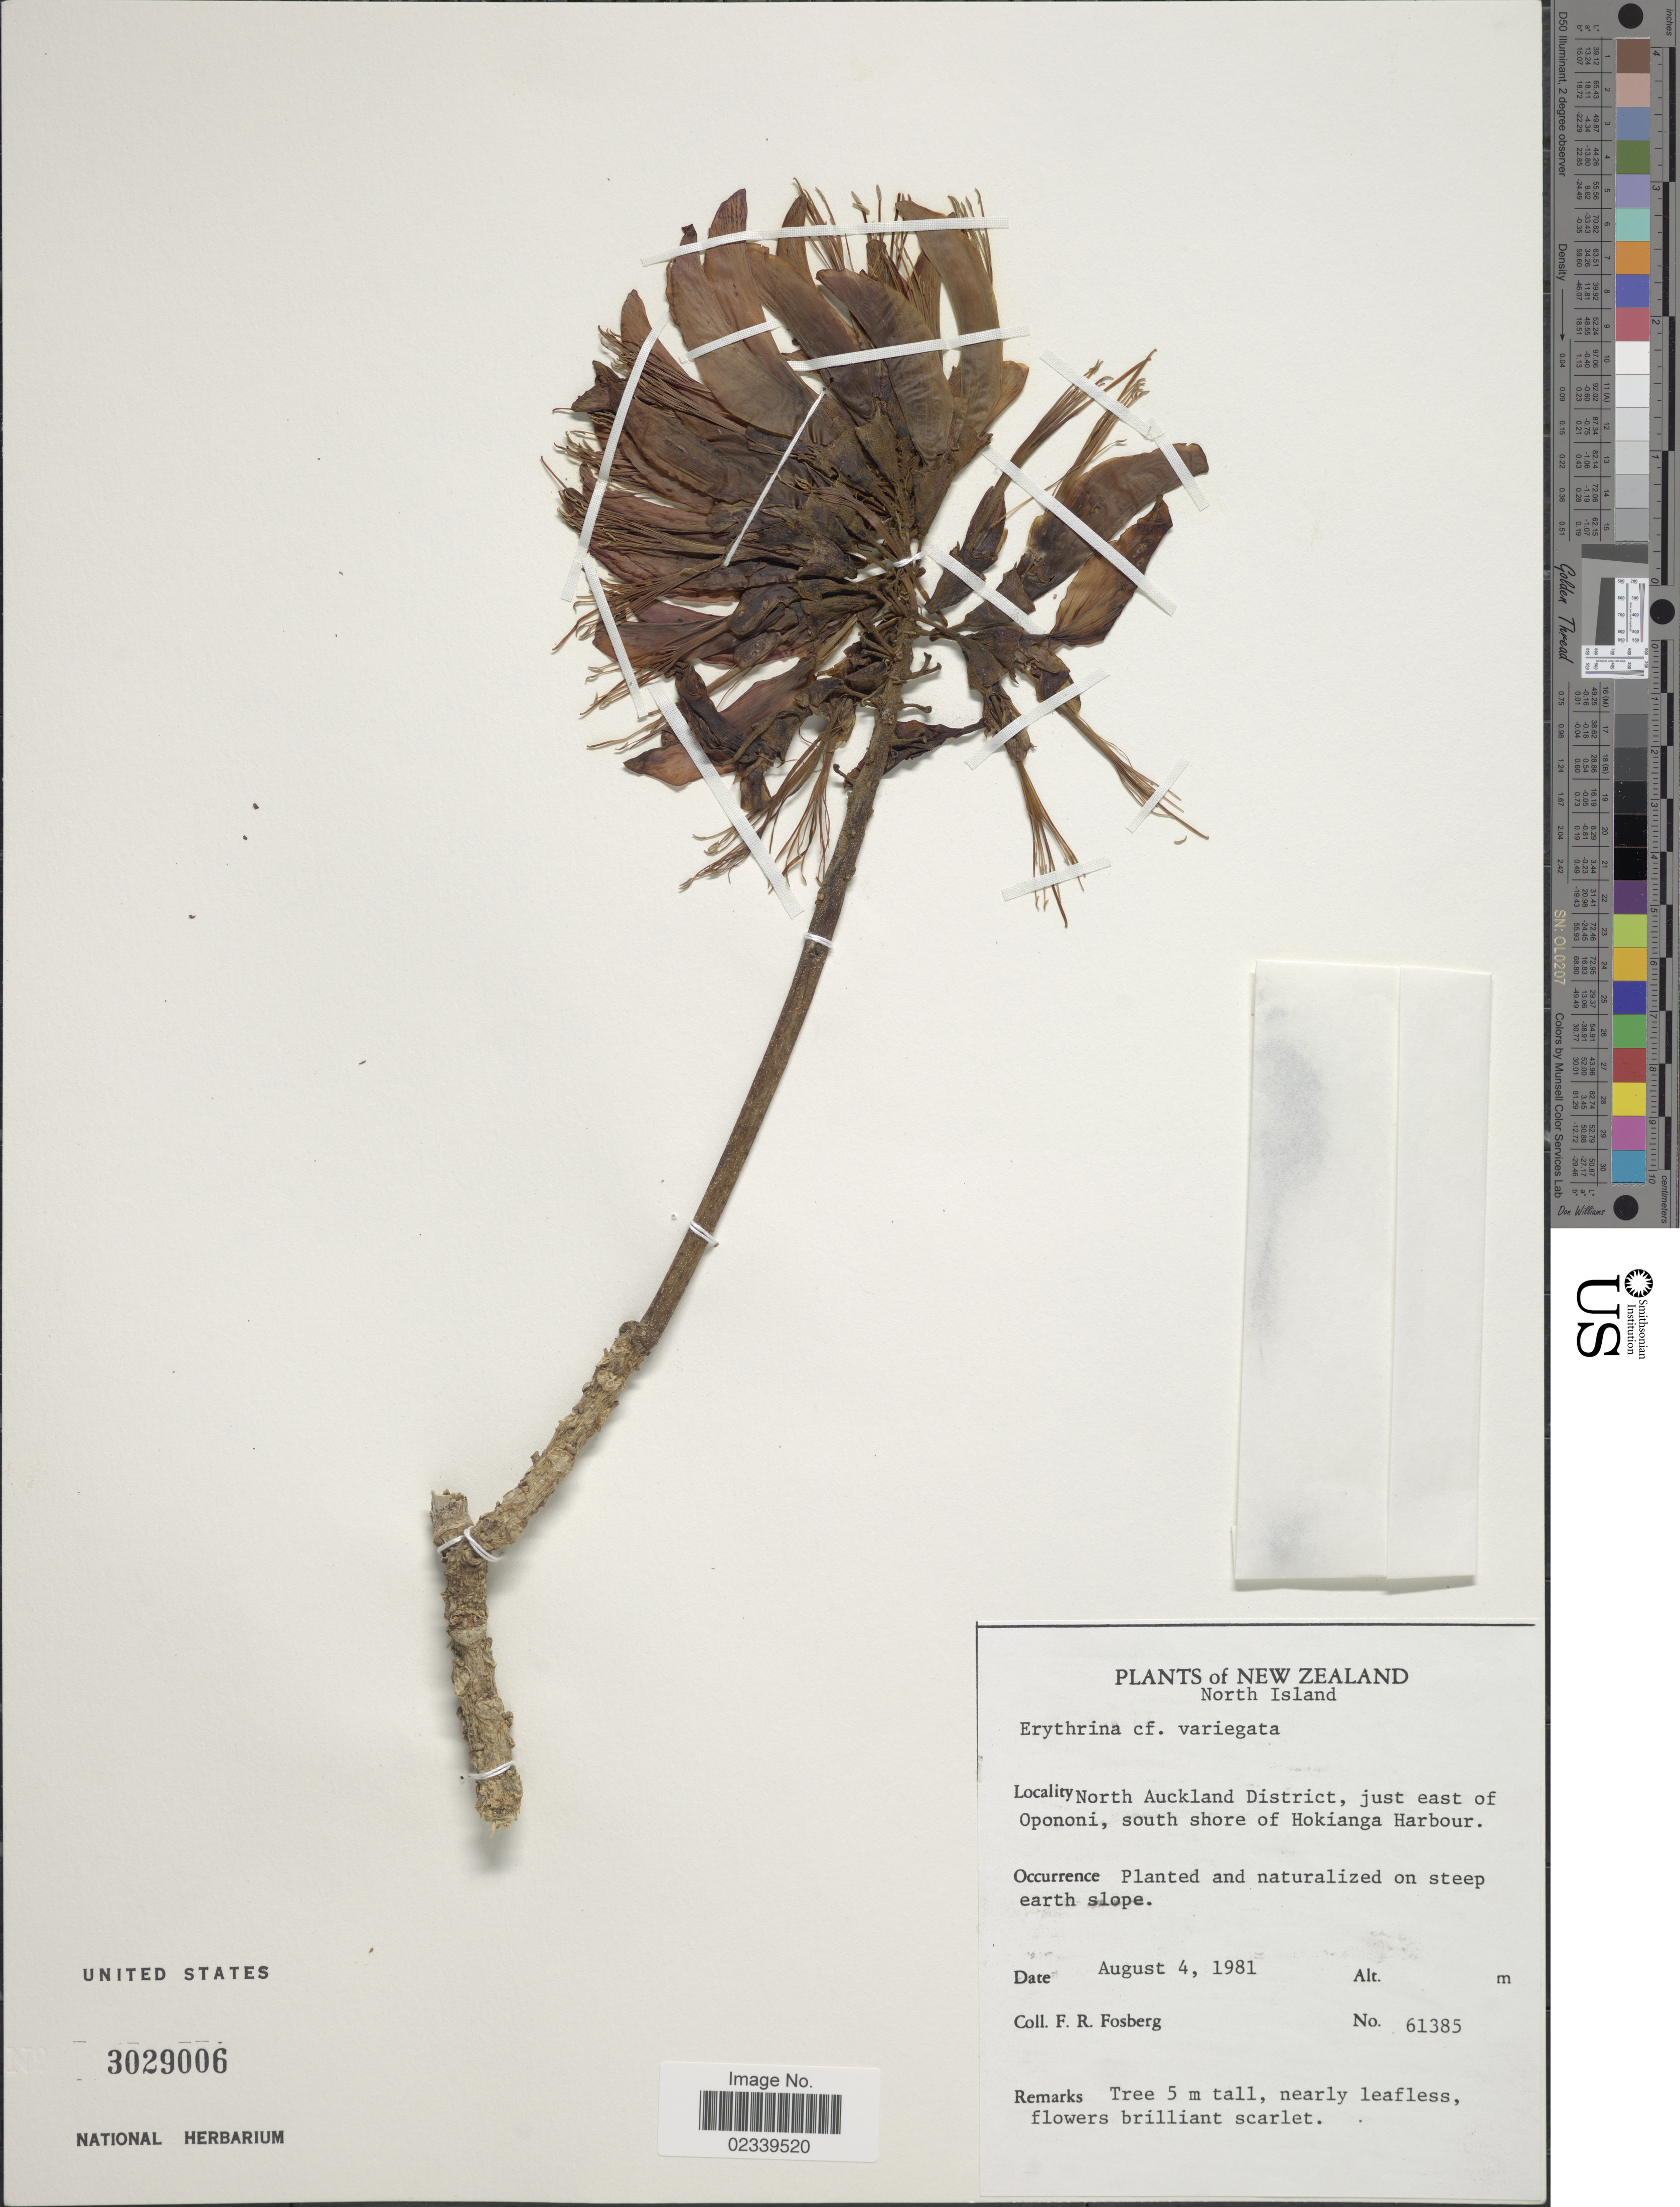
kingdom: Plantae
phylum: Tracheophyta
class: Magnoliopsida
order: Fabales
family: Fabaceae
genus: Erythrina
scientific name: Erythrina variegata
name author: L.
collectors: F. R. Fosberg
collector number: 61385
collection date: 1981-08-04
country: New Zealand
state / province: Auckland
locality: North Auckland District, just east of Opononi, south shore of Hokianga Harbour, North Island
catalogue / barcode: US 3029006